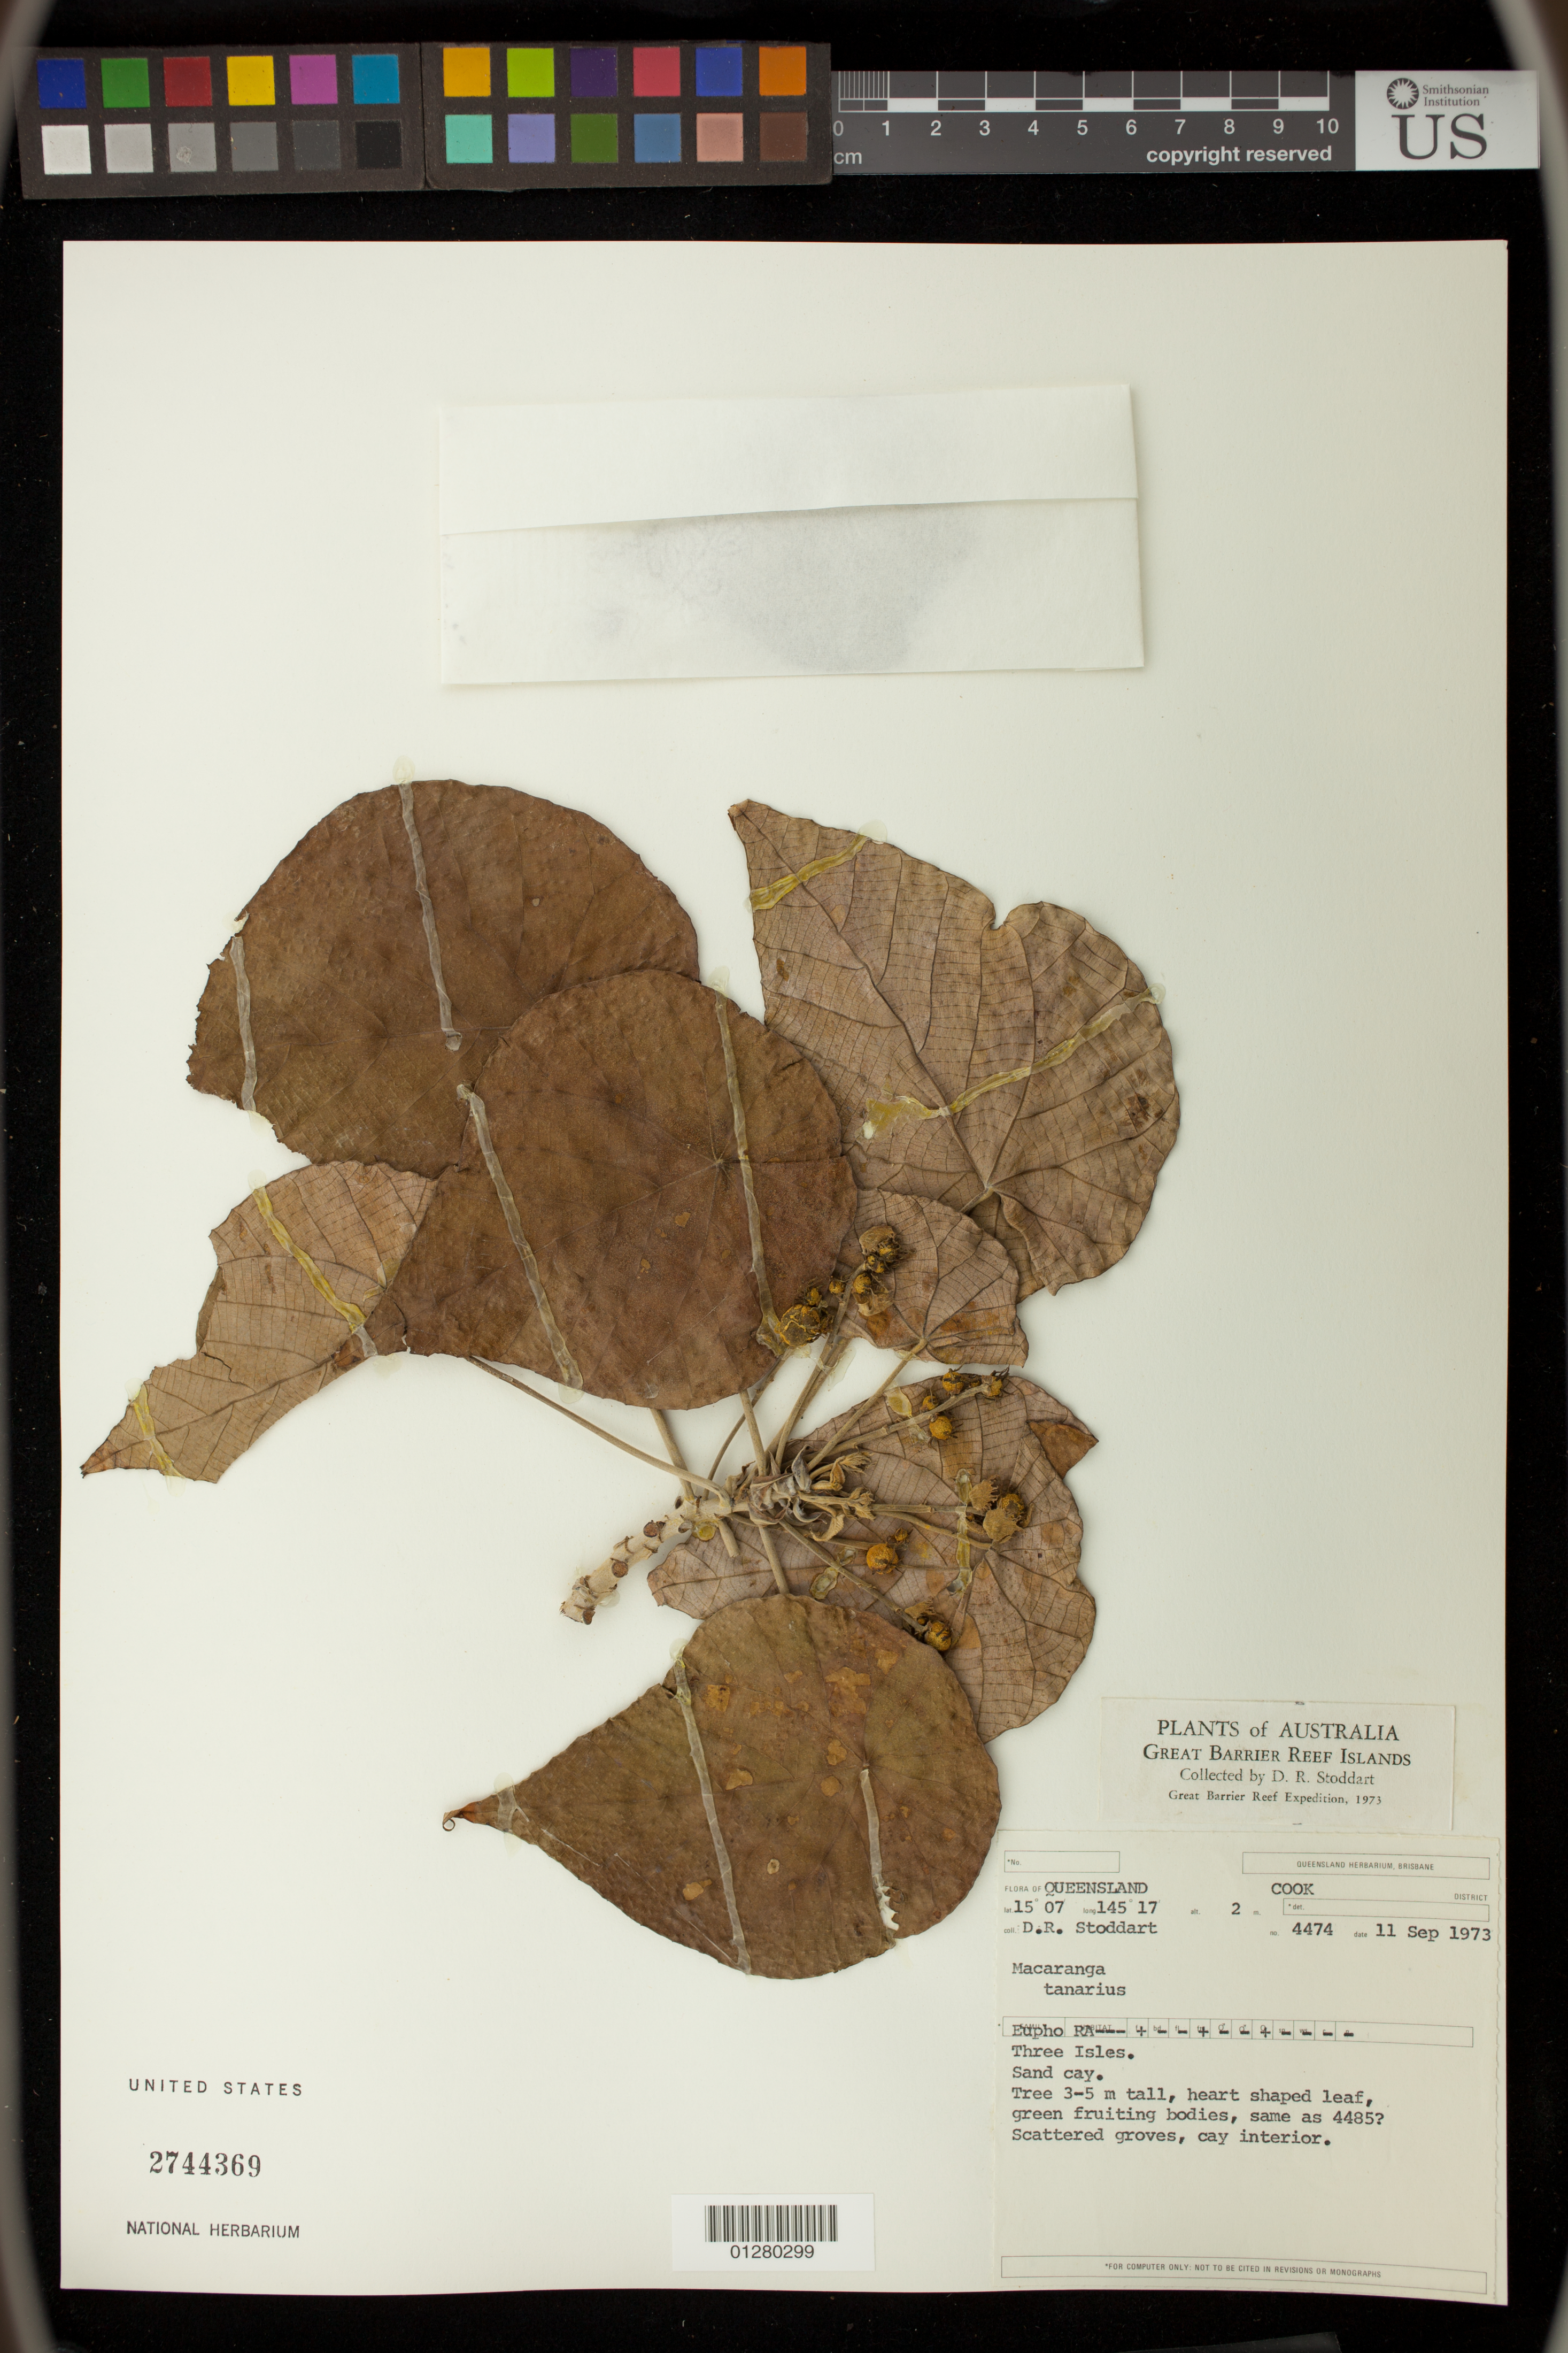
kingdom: Plantae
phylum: Tracheophyta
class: Magnoliopsida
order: Malpighiales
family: Euphorbiaceae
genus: Macaranga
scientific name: Macaranga tanarius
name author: (L.) Müll. Arg.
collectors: D. R. Stoddart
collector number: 4474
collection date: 1973-09-11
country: Australia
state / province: Queensland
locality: Cook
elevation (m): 2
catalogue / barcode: US 2744369